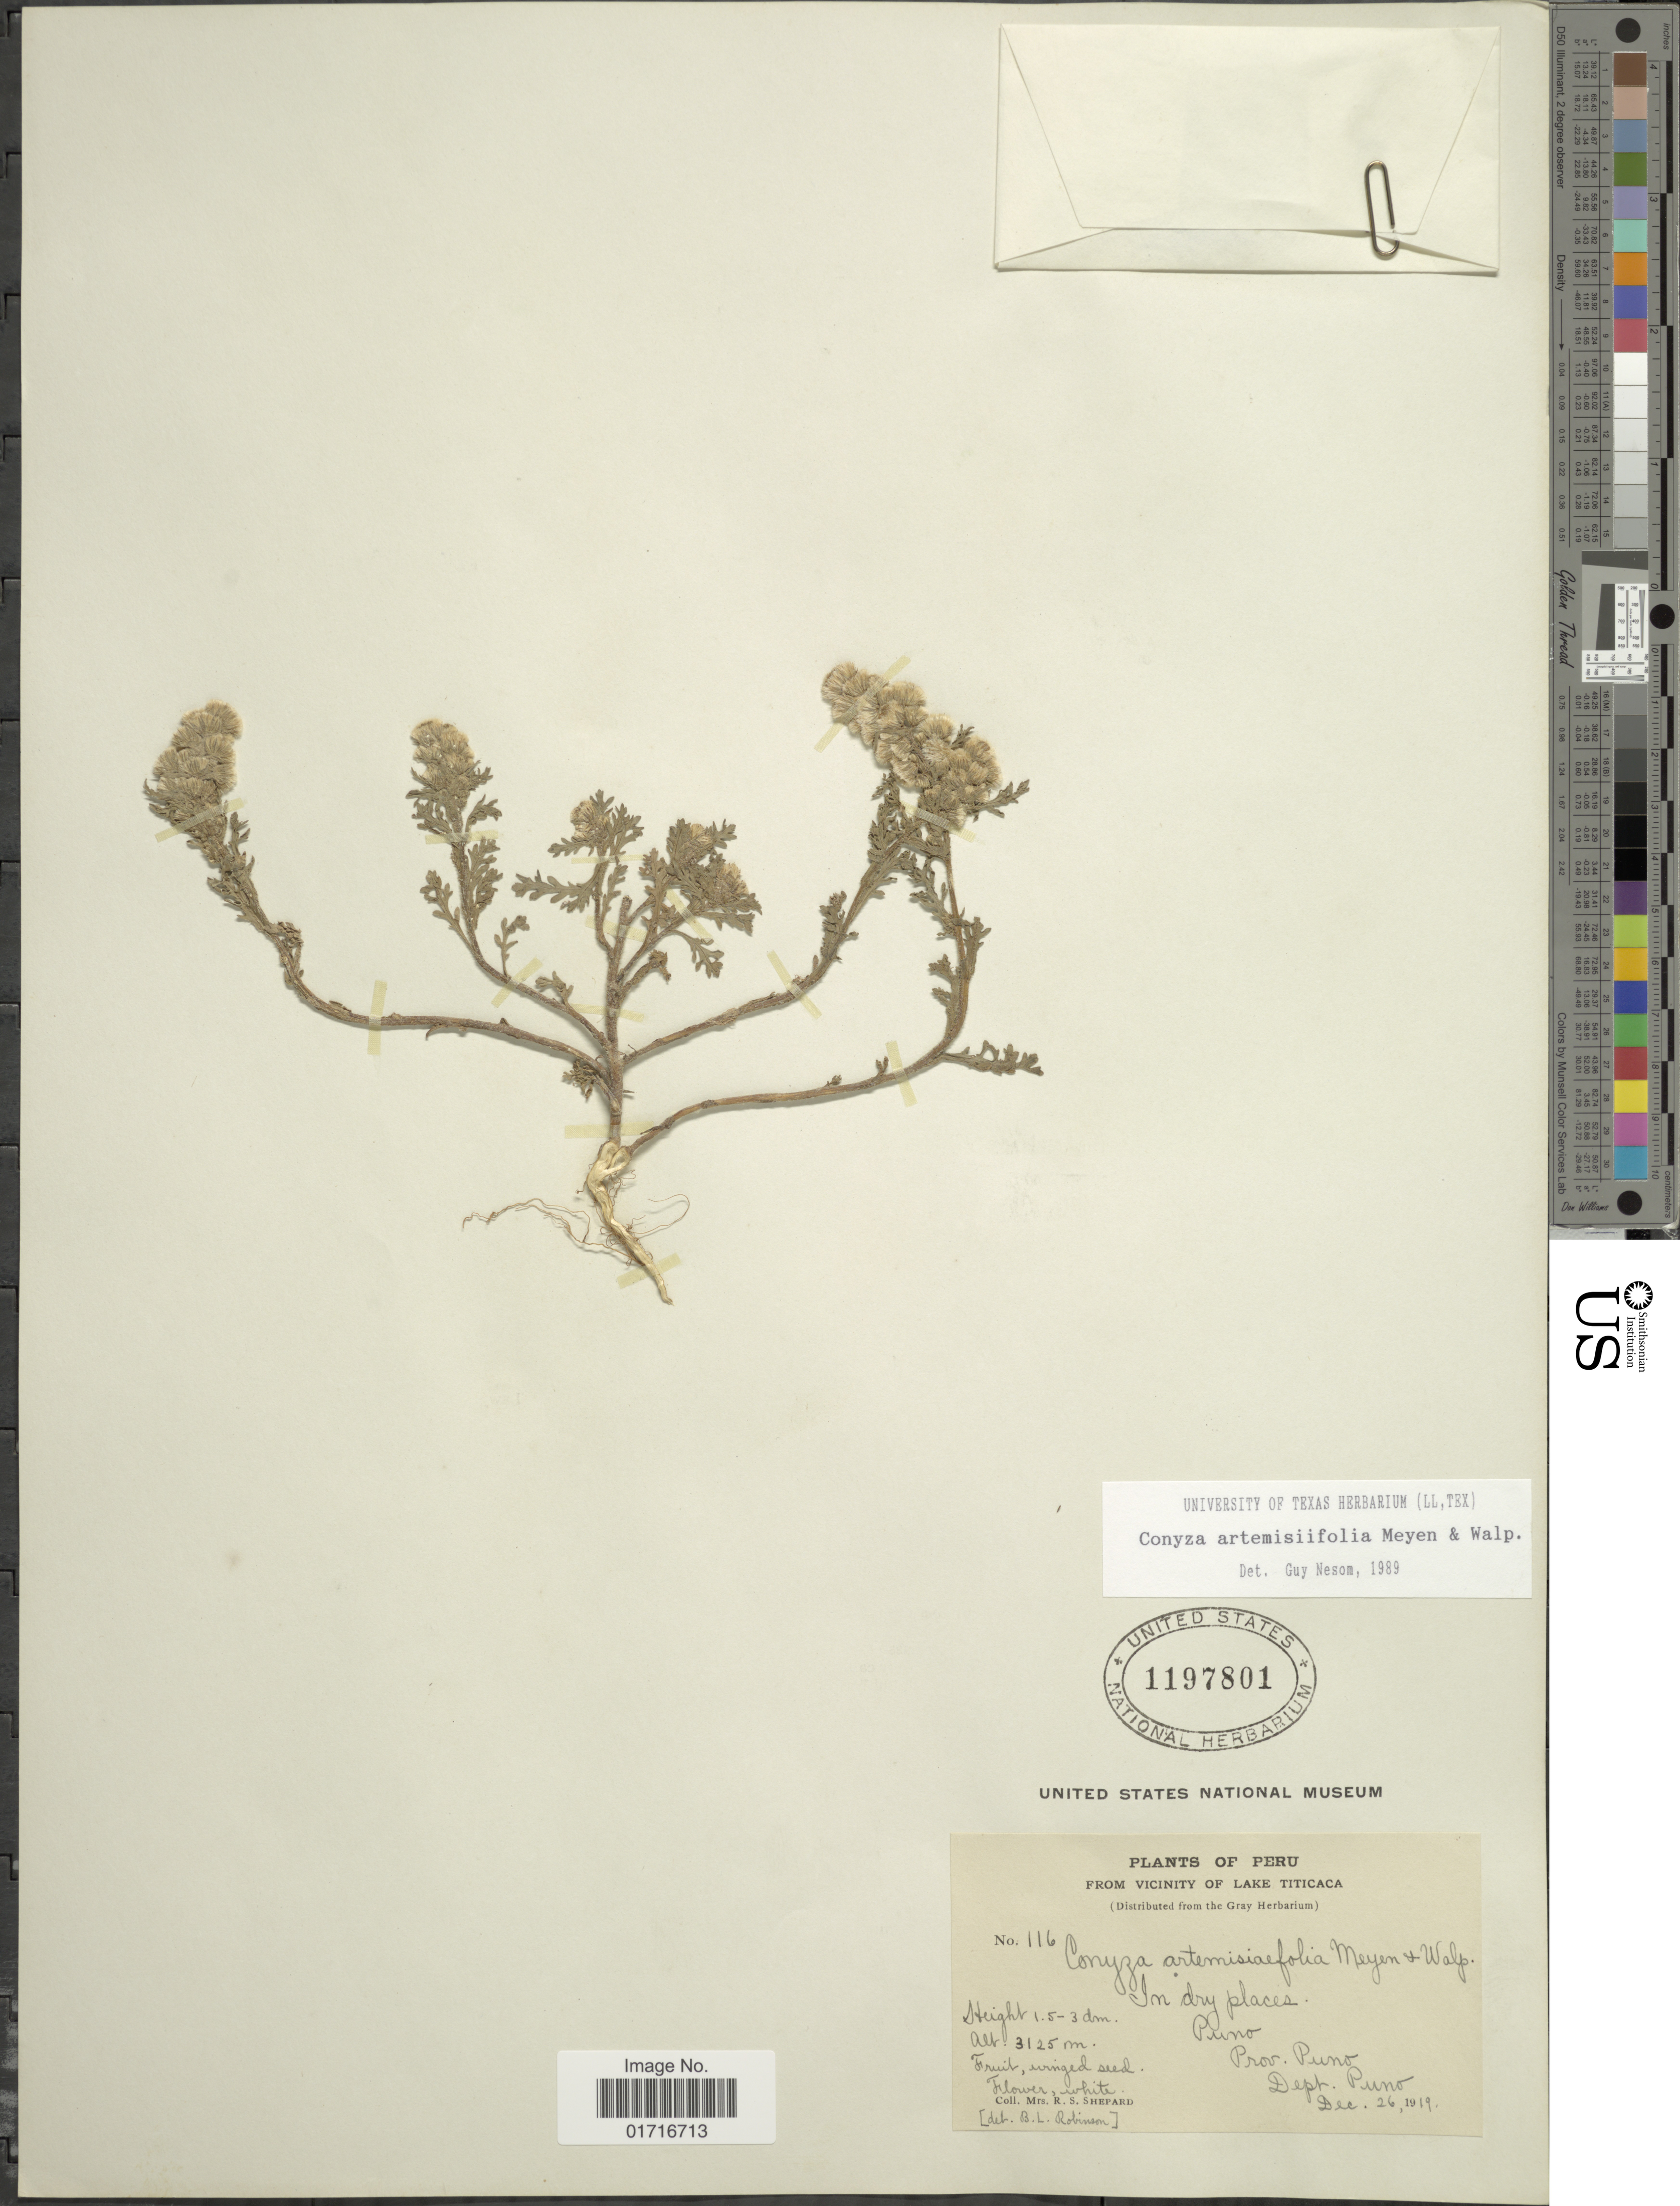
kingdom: Plantae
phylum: Tracheophyta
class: Magnoliopsida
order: Asterales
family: Asteraceae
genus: Conyza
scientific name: Conyza artemisifolia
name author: Meyen & Walp.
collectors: R. Shepard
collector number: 116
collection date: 1919-12-26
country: Peru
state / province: Puno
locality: Vicinity of Lake Titicaca, Puno, Prov. Puno, Dept. Puno.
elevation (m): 3125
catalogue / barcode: US 1197801